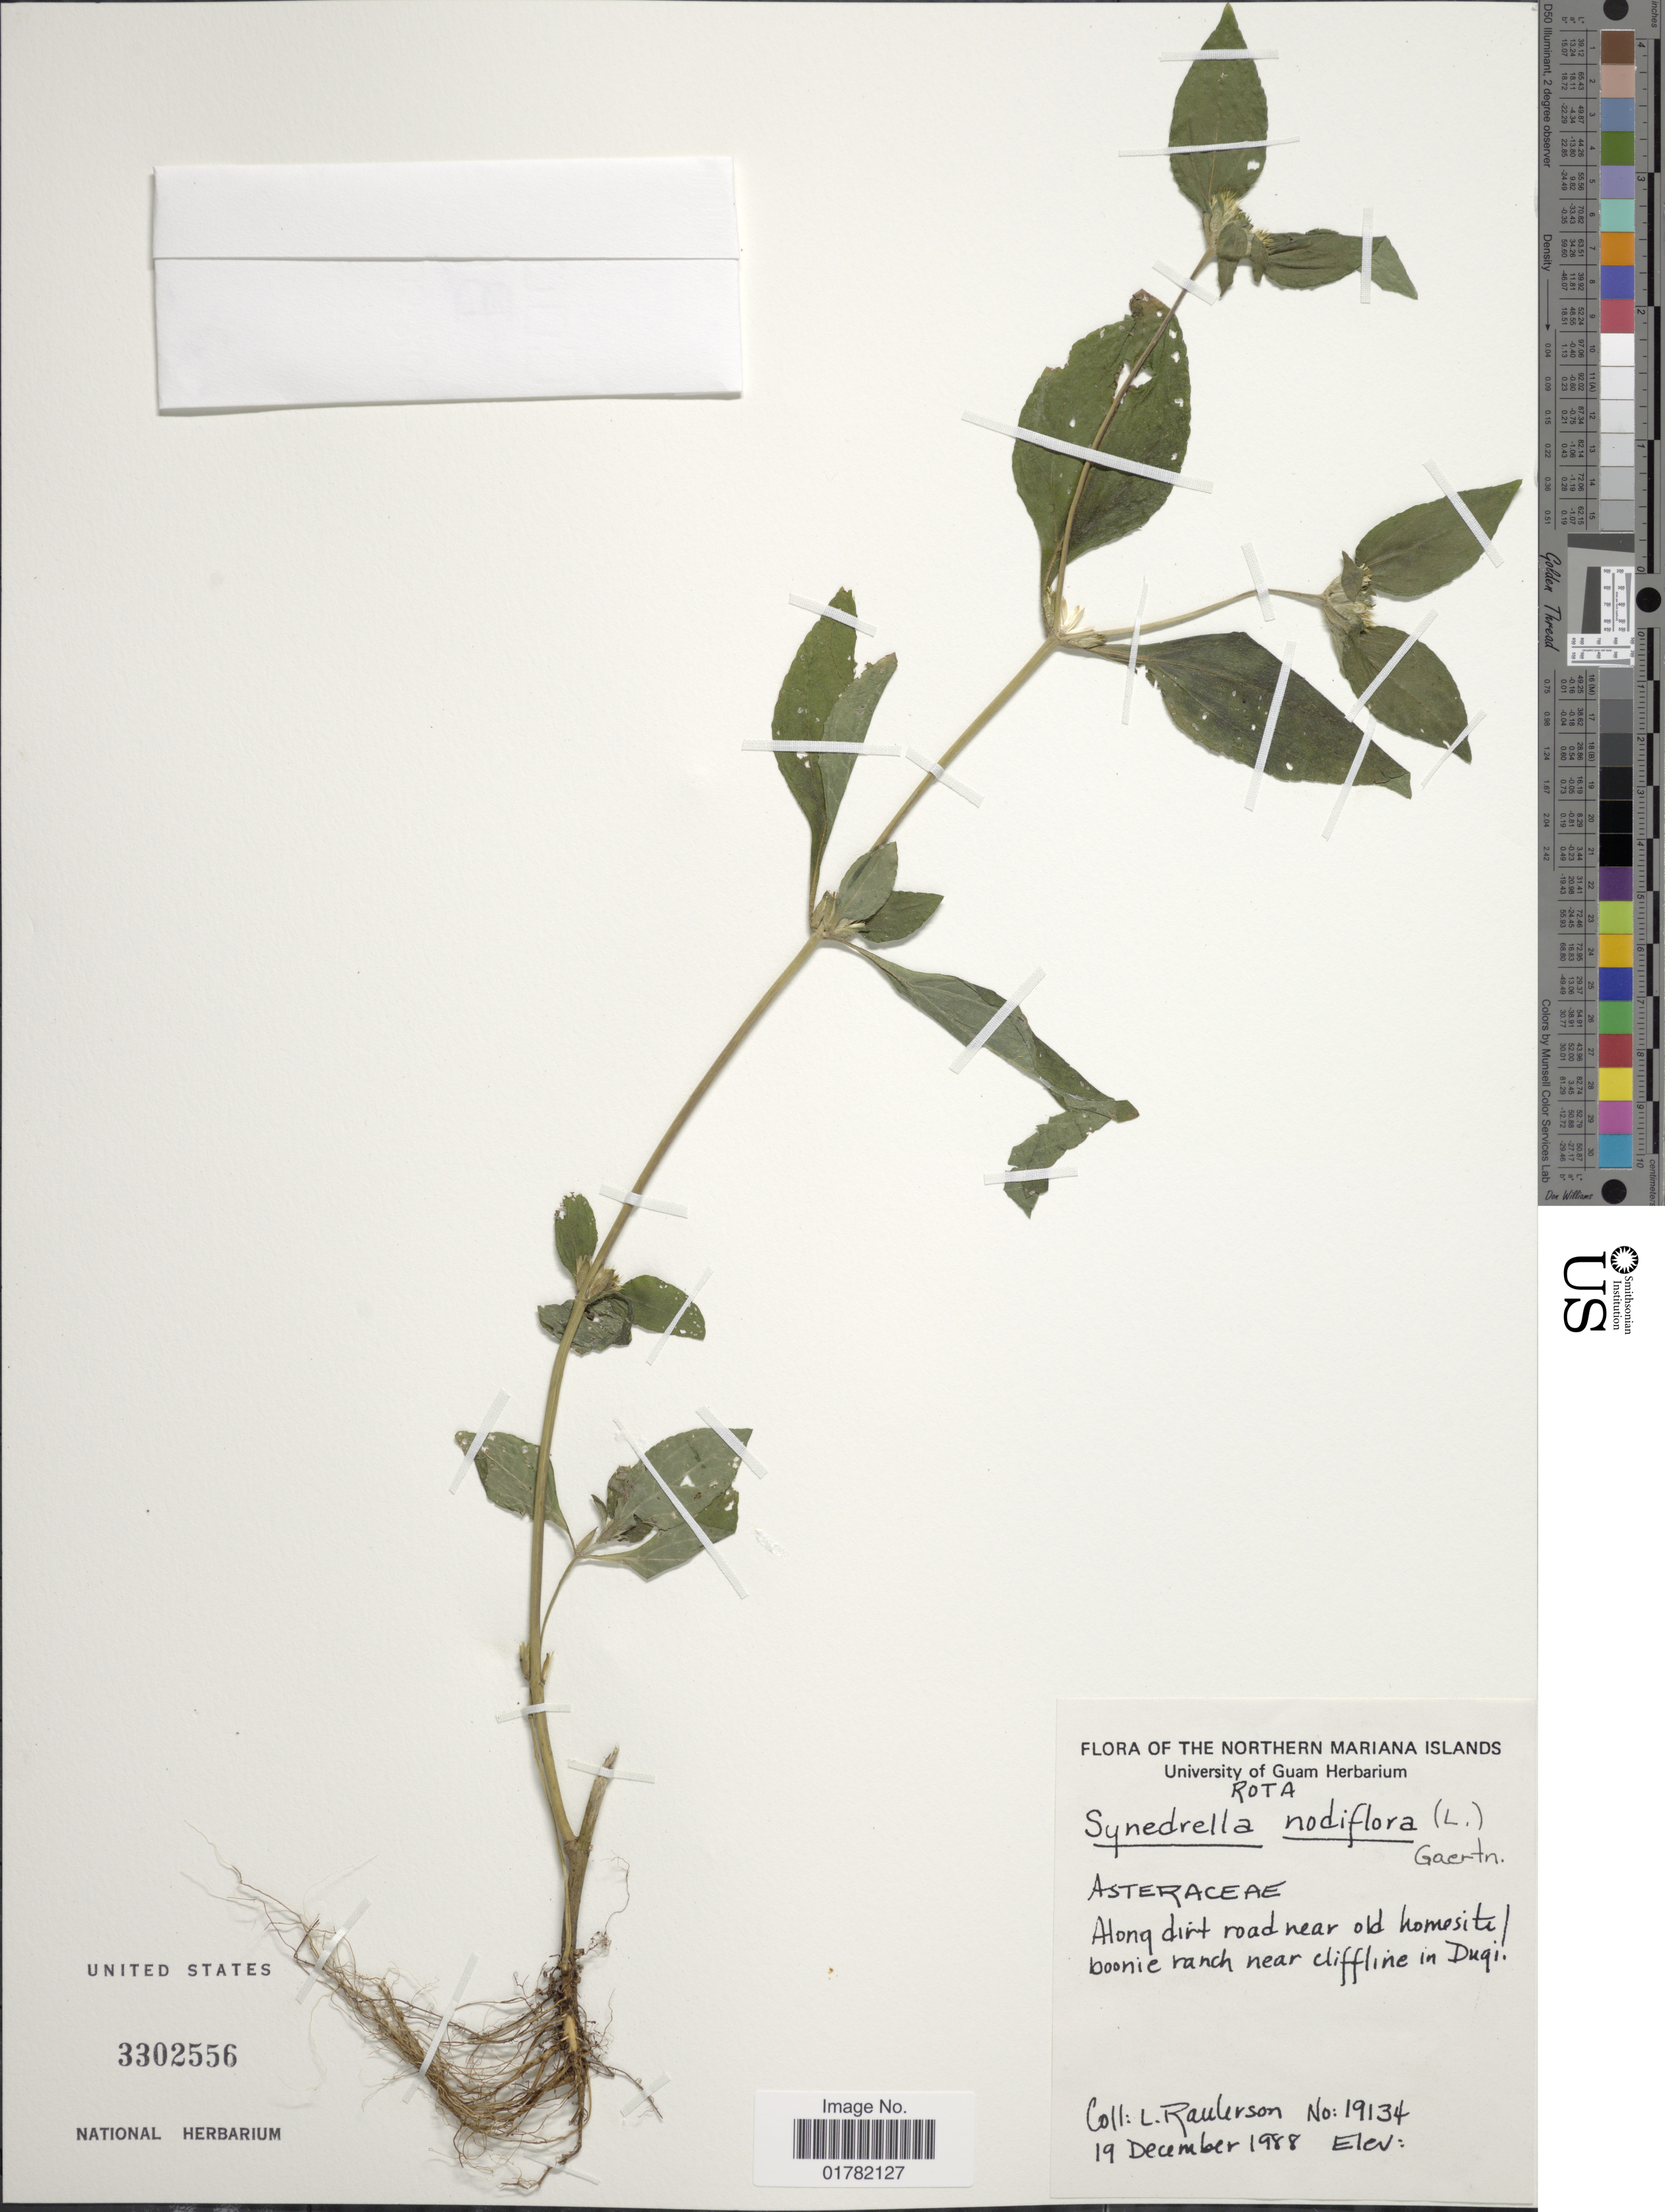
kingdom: Plantae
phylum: Tracheophyta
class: Magnoliopsida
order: Asterales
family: Asteraceae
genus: Synedrella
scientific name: Synedrella nodiflora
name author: (L.) Gaertn.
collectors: L. Raulerson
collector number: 19134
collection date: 1988-12-19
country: Northern Mariana Islands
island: Rota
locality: Along dirt road near old homesite/boonue ranch near cliffline in dugi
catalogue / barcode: US 3302556